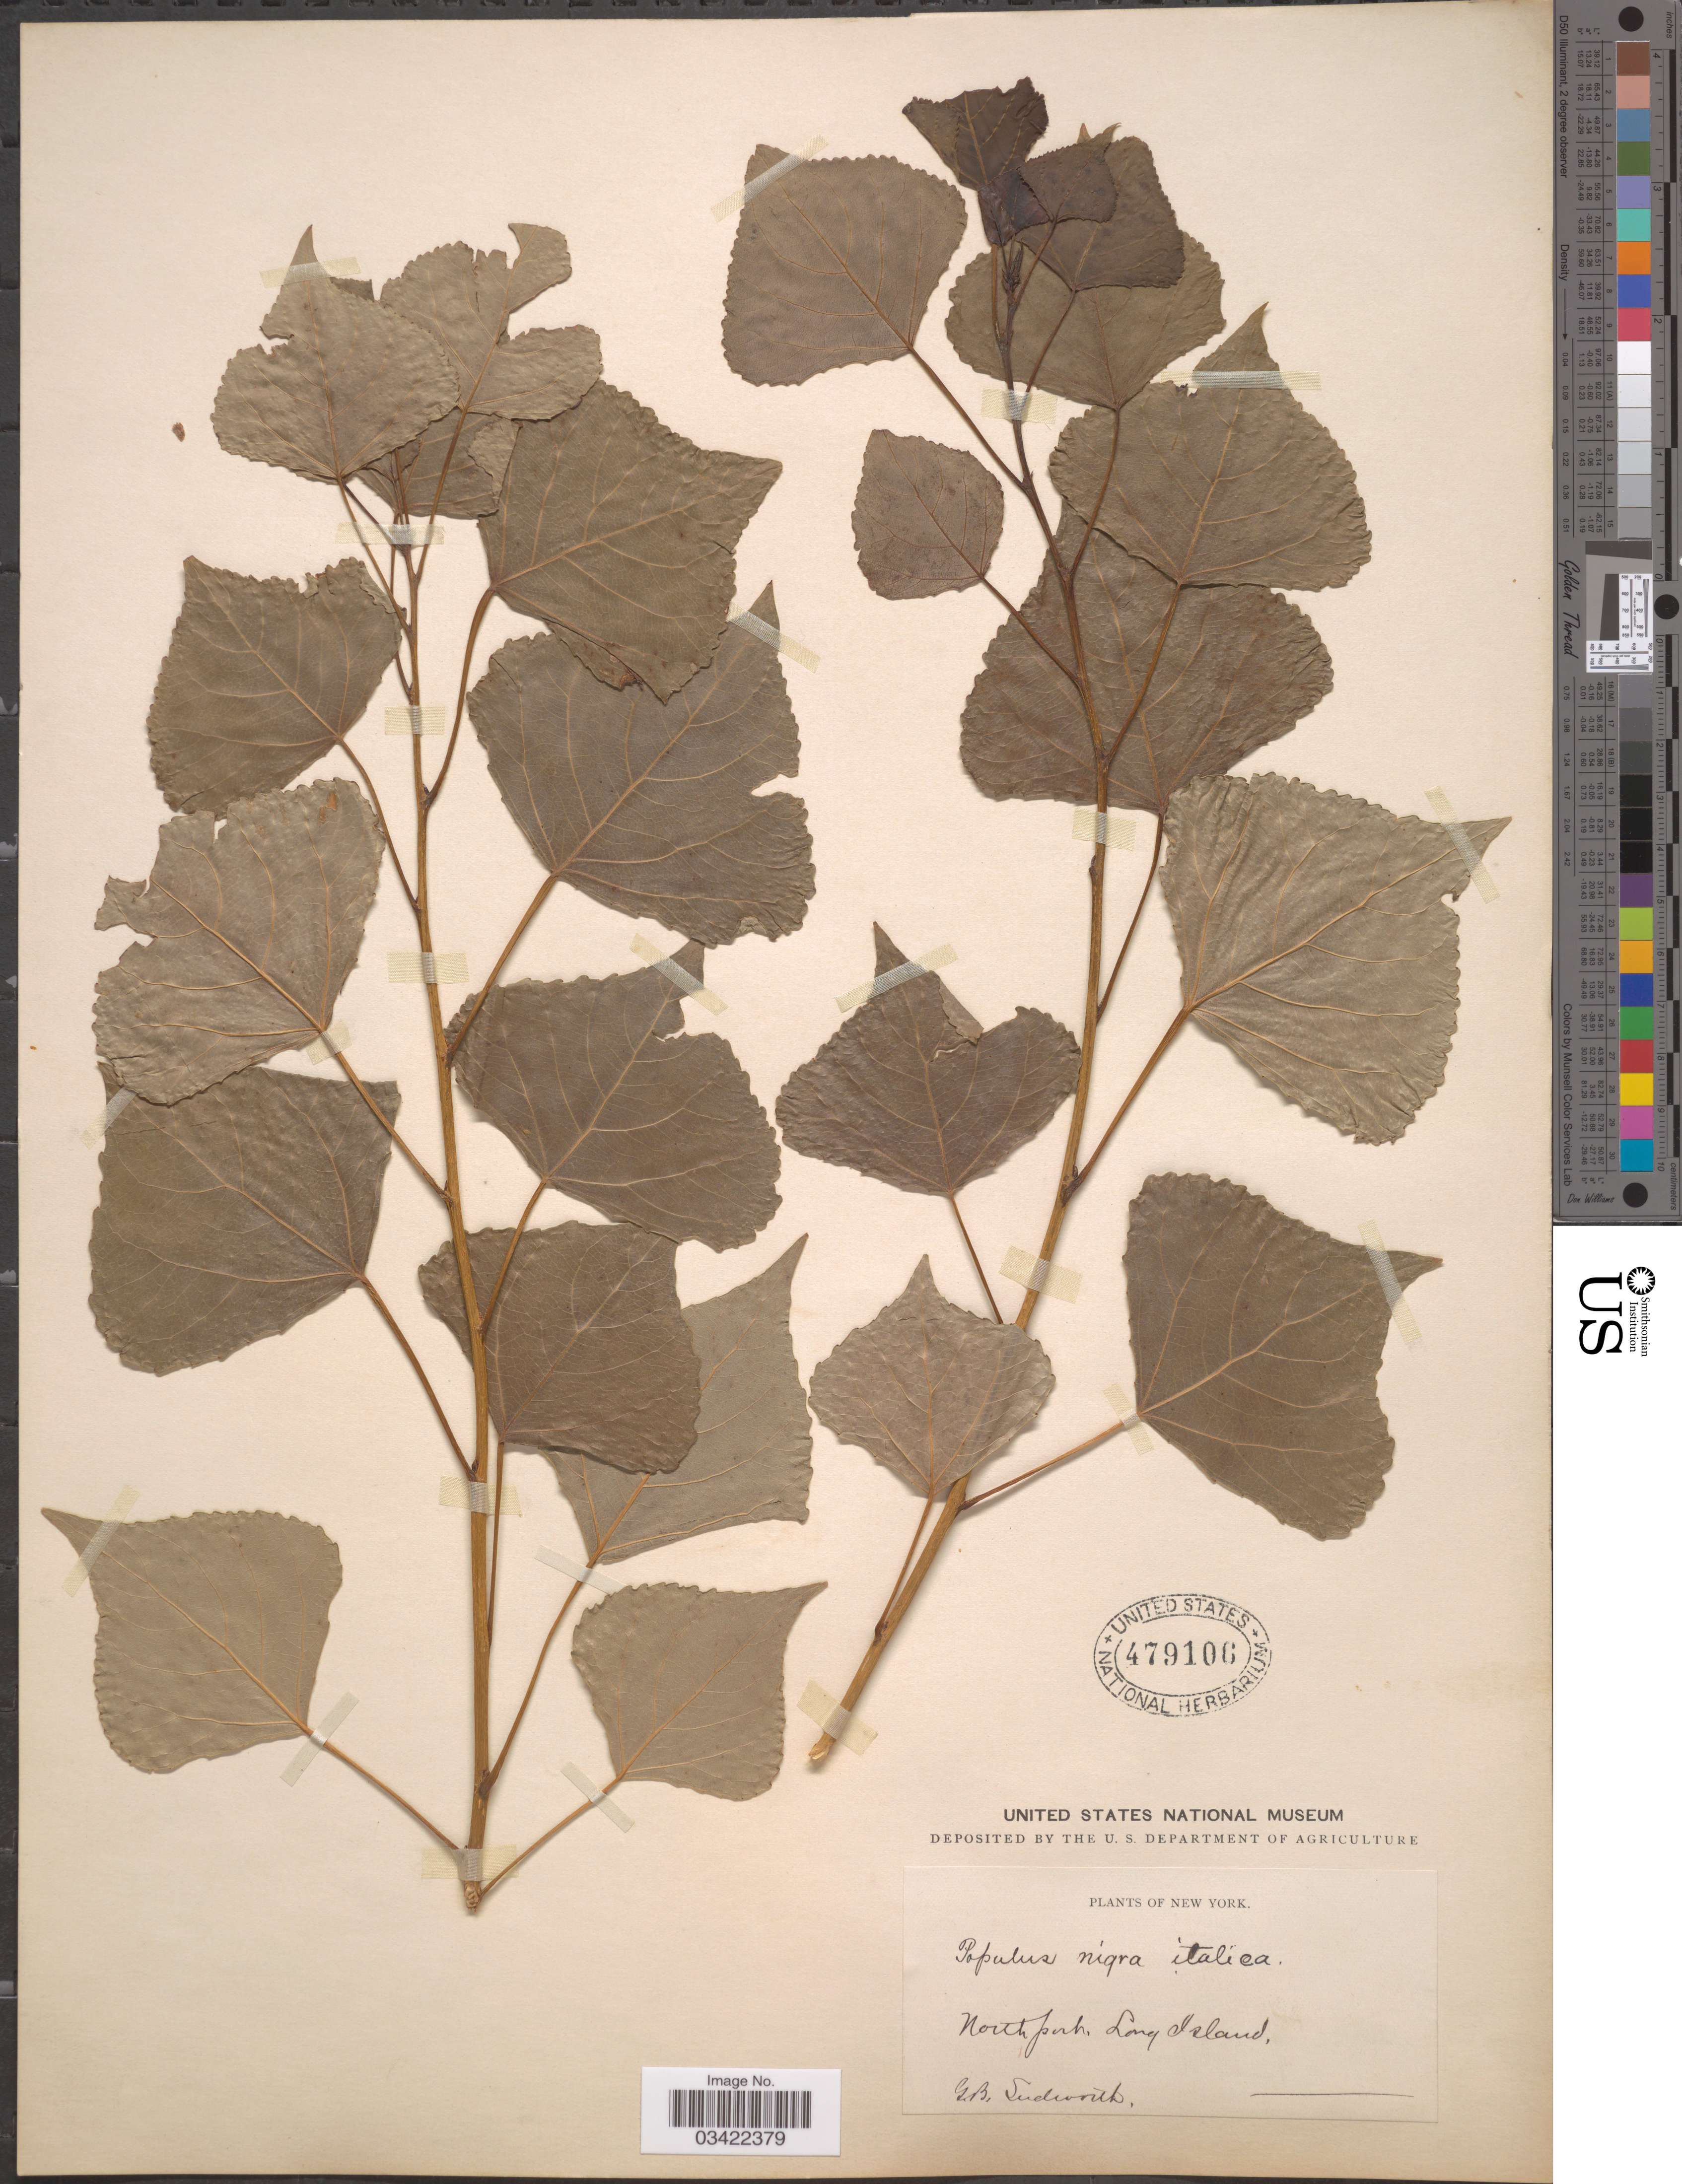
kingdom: Plantae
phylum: Tracheophyta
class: Magnoliopsida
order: Malpighiales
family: Salicaceae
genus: Populus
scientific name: Populus nigra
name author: L.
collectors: G. B. Sudworth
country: United States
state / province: New York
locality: Northport. Long Island.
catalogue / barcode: US 479106